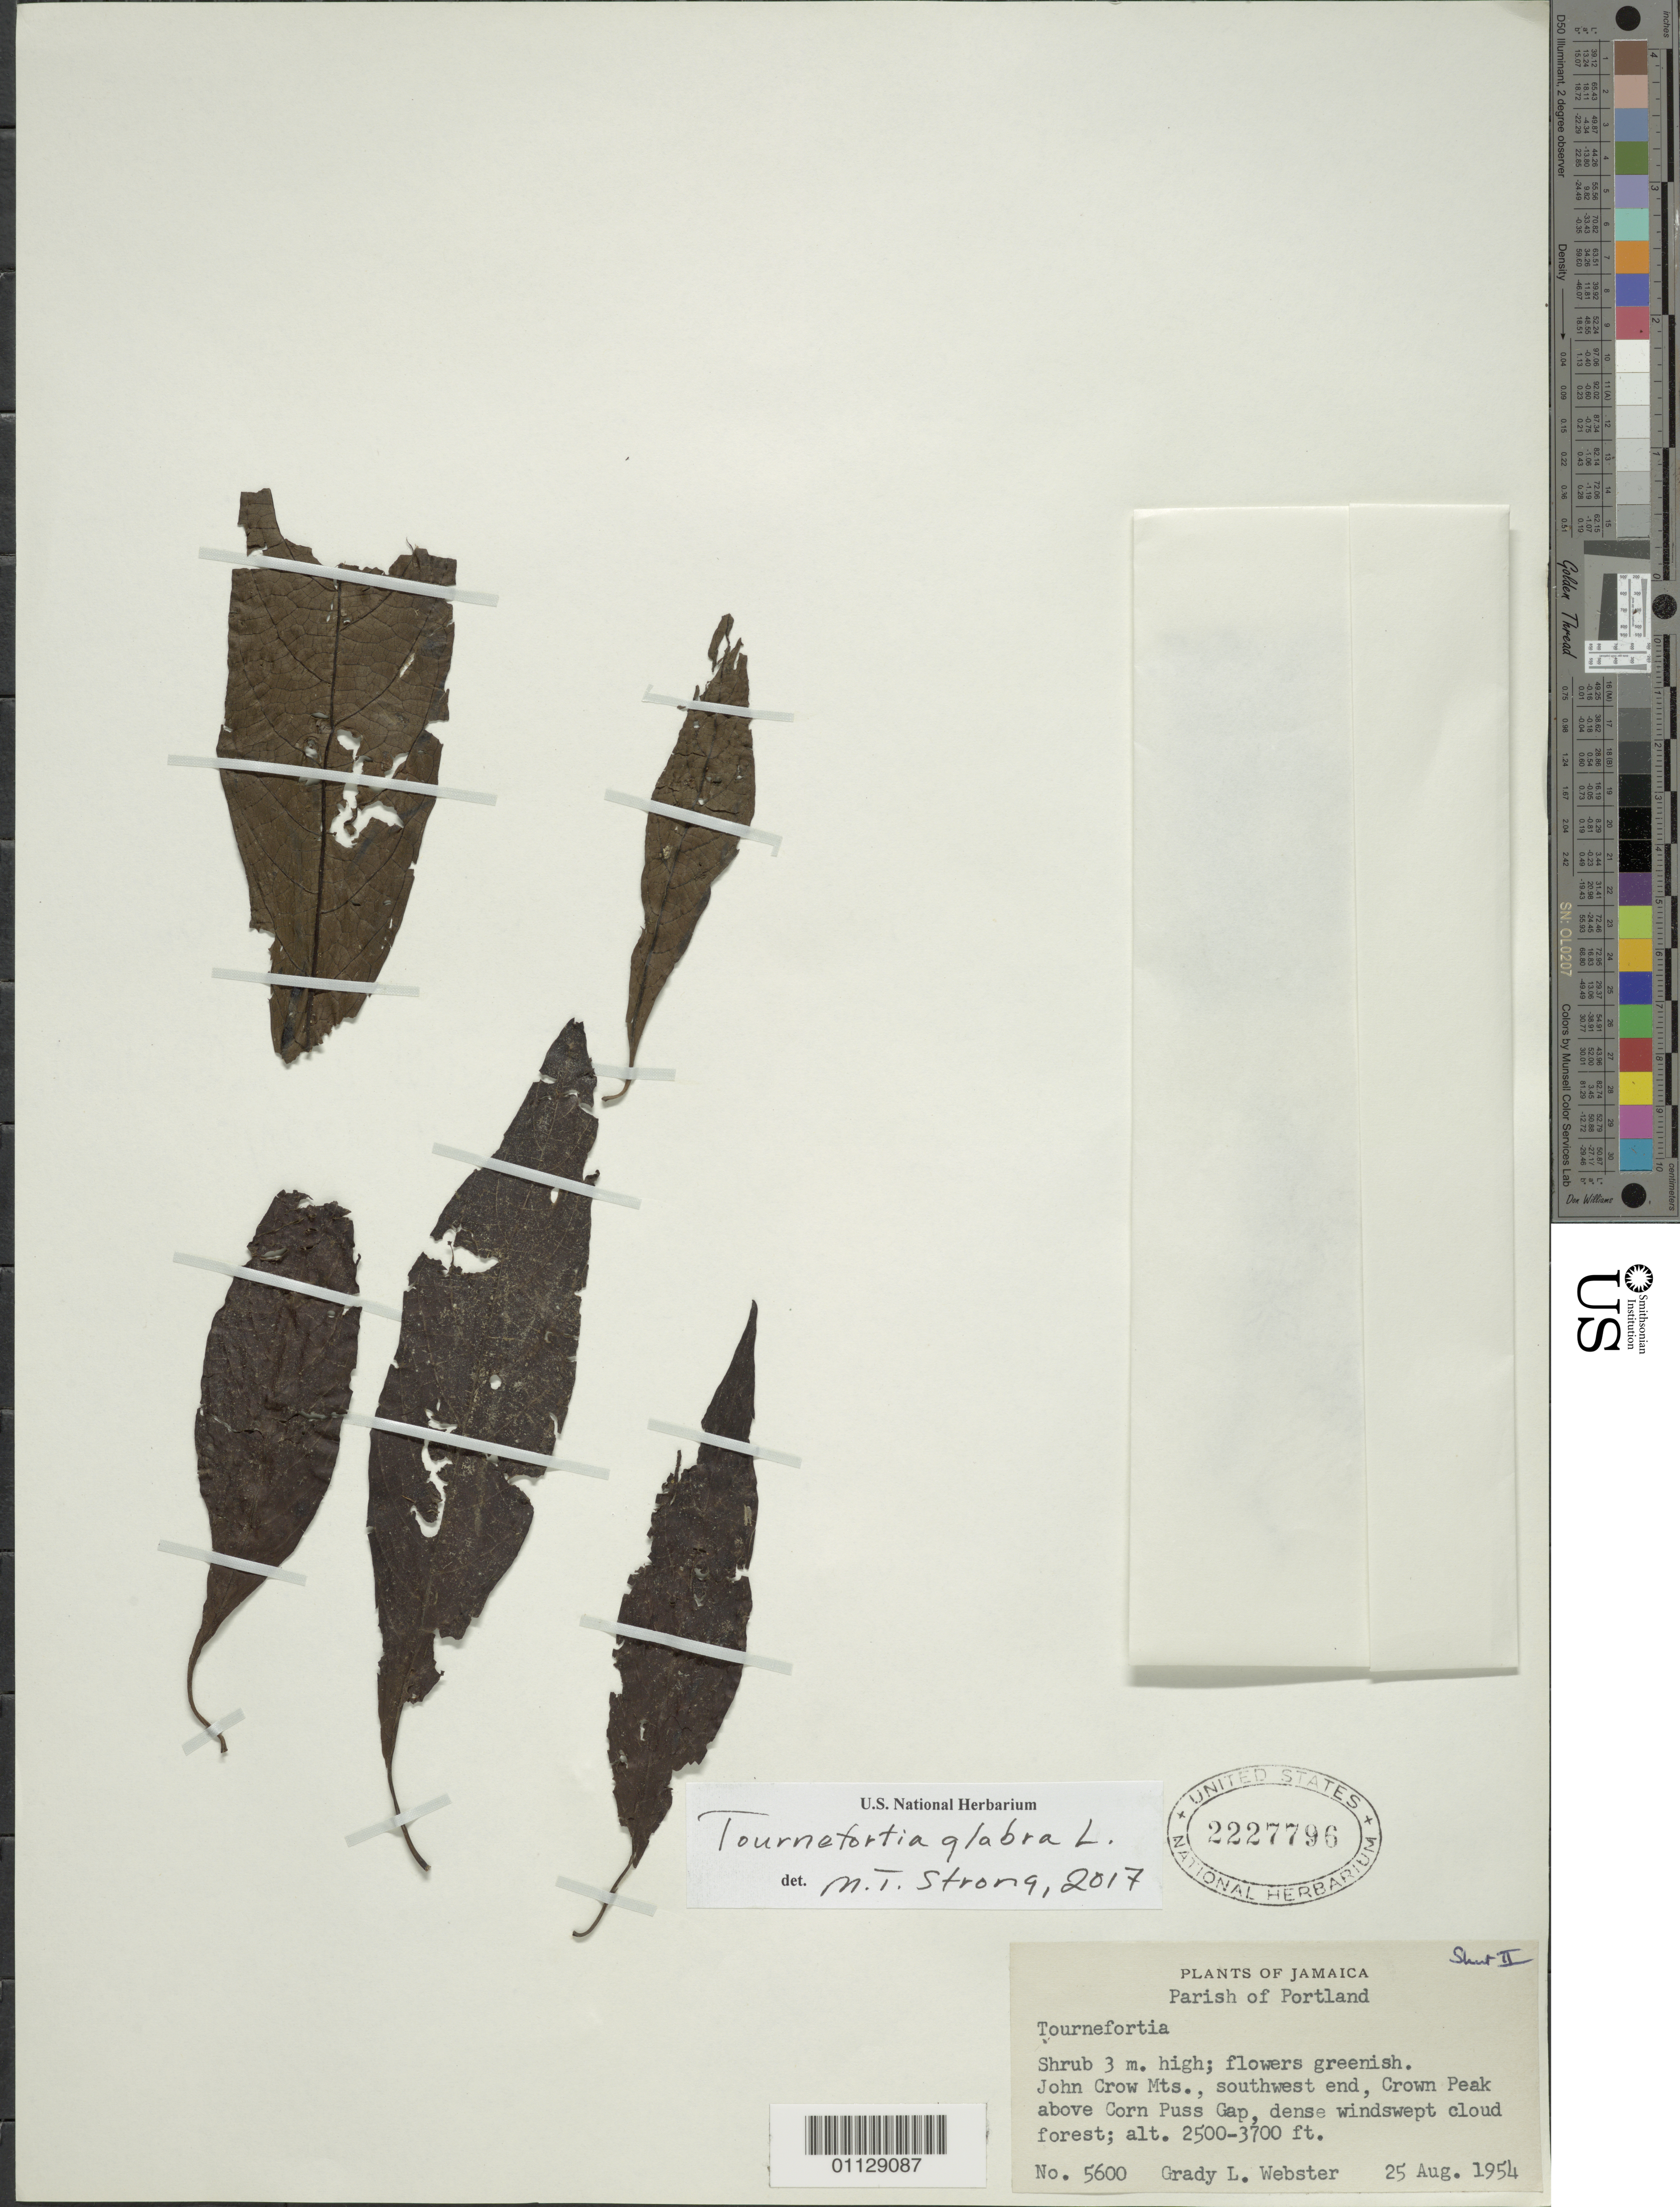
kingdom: Plantae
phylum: Tracheophyta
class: Magnoliopsida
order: Boraginales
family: Heliotropiaceae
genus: Tournefortia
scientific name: Tournefortia glabra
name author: L.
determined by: Strong, Mark T., (BOT), Smithsonian Institution - National Museum of Natural History (UNITED STATES)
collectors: G. L. Webster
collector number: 5600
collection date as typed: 25 Aug 1954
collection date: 1954-08-25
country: Jamaica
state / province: Portland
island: Jamaica I.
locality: John Crow Mts., southwest end, Crown Peak above Corn Puss Gap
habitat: Dense windswept cloud forest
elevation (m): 762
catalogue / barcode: US 2227796